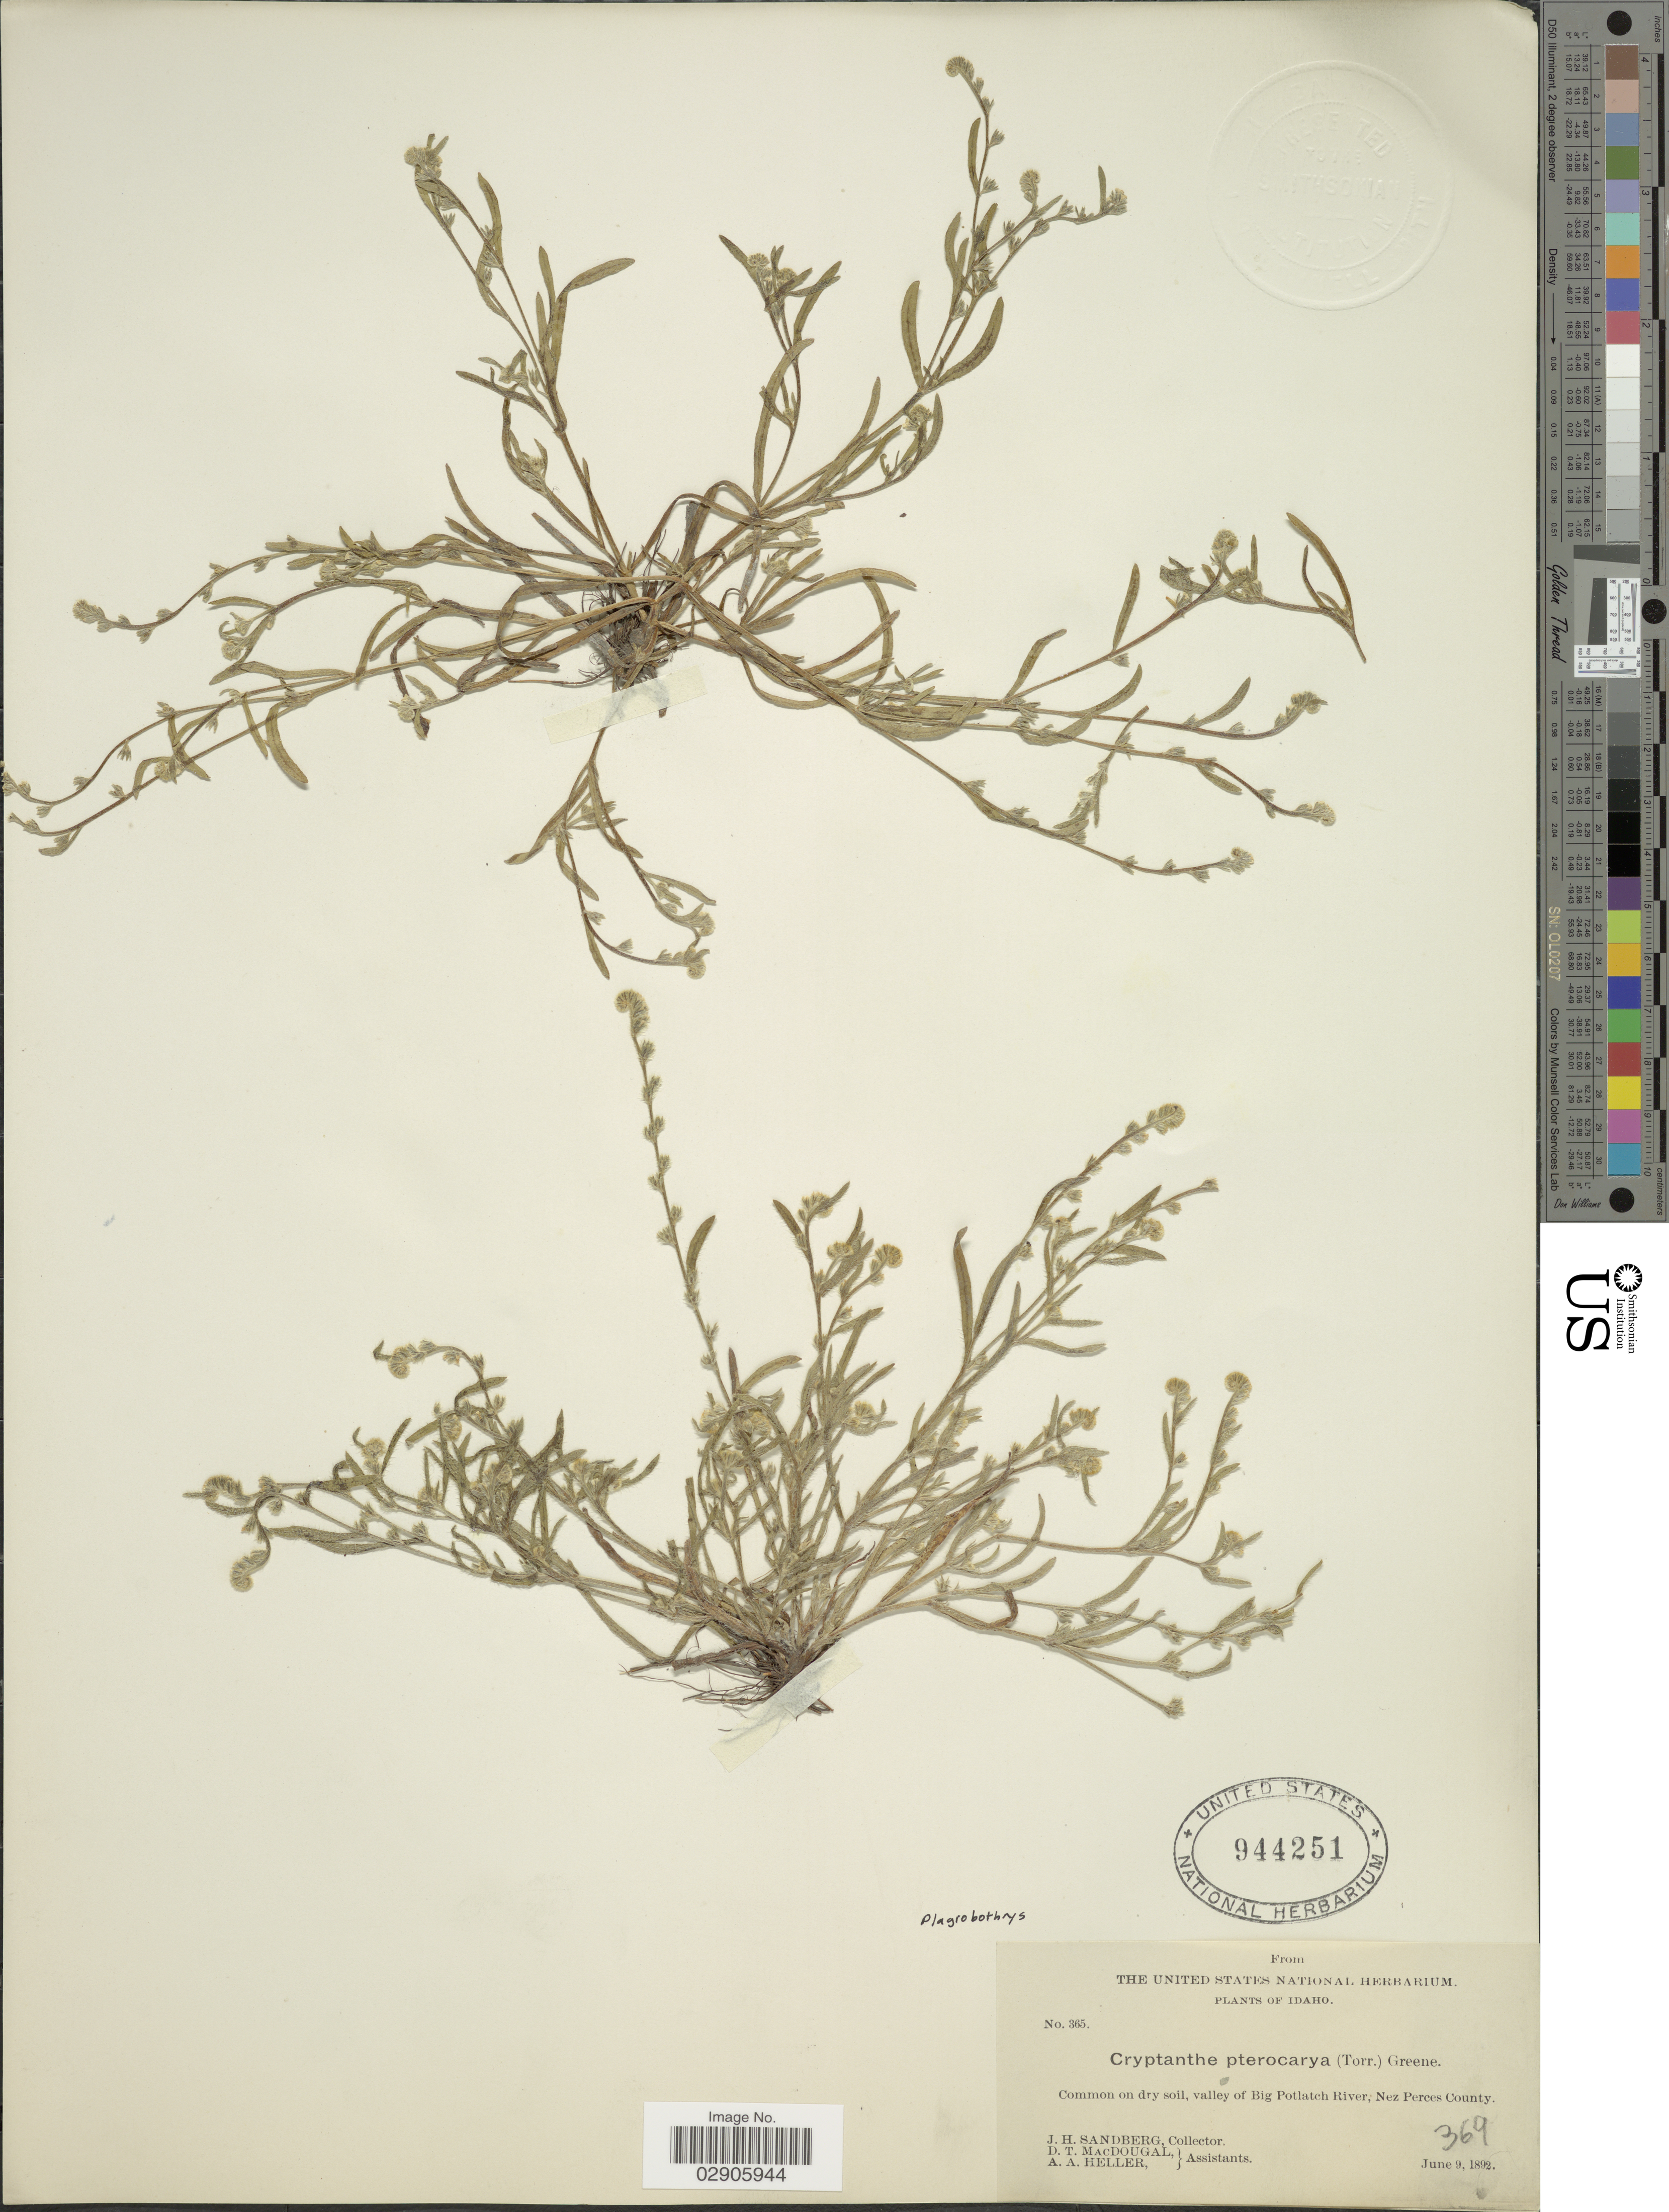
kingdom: Plantae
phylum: Tracheophyta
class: Magnoliopsida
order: Boraginales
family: Boraginaceae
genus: Plagiobothrys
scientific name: Plagiobothrys scouleri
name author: I.M. Johnst.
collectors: J. H. Sandberg, D. T. MacDougal & A. A. Heller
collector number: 365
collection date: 1892-06-09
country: United States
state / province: Idaho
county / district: Nez Perce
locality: Common on dry soil, valley of Big Potlatch River, Nez Perces County.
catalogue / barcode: US 944251